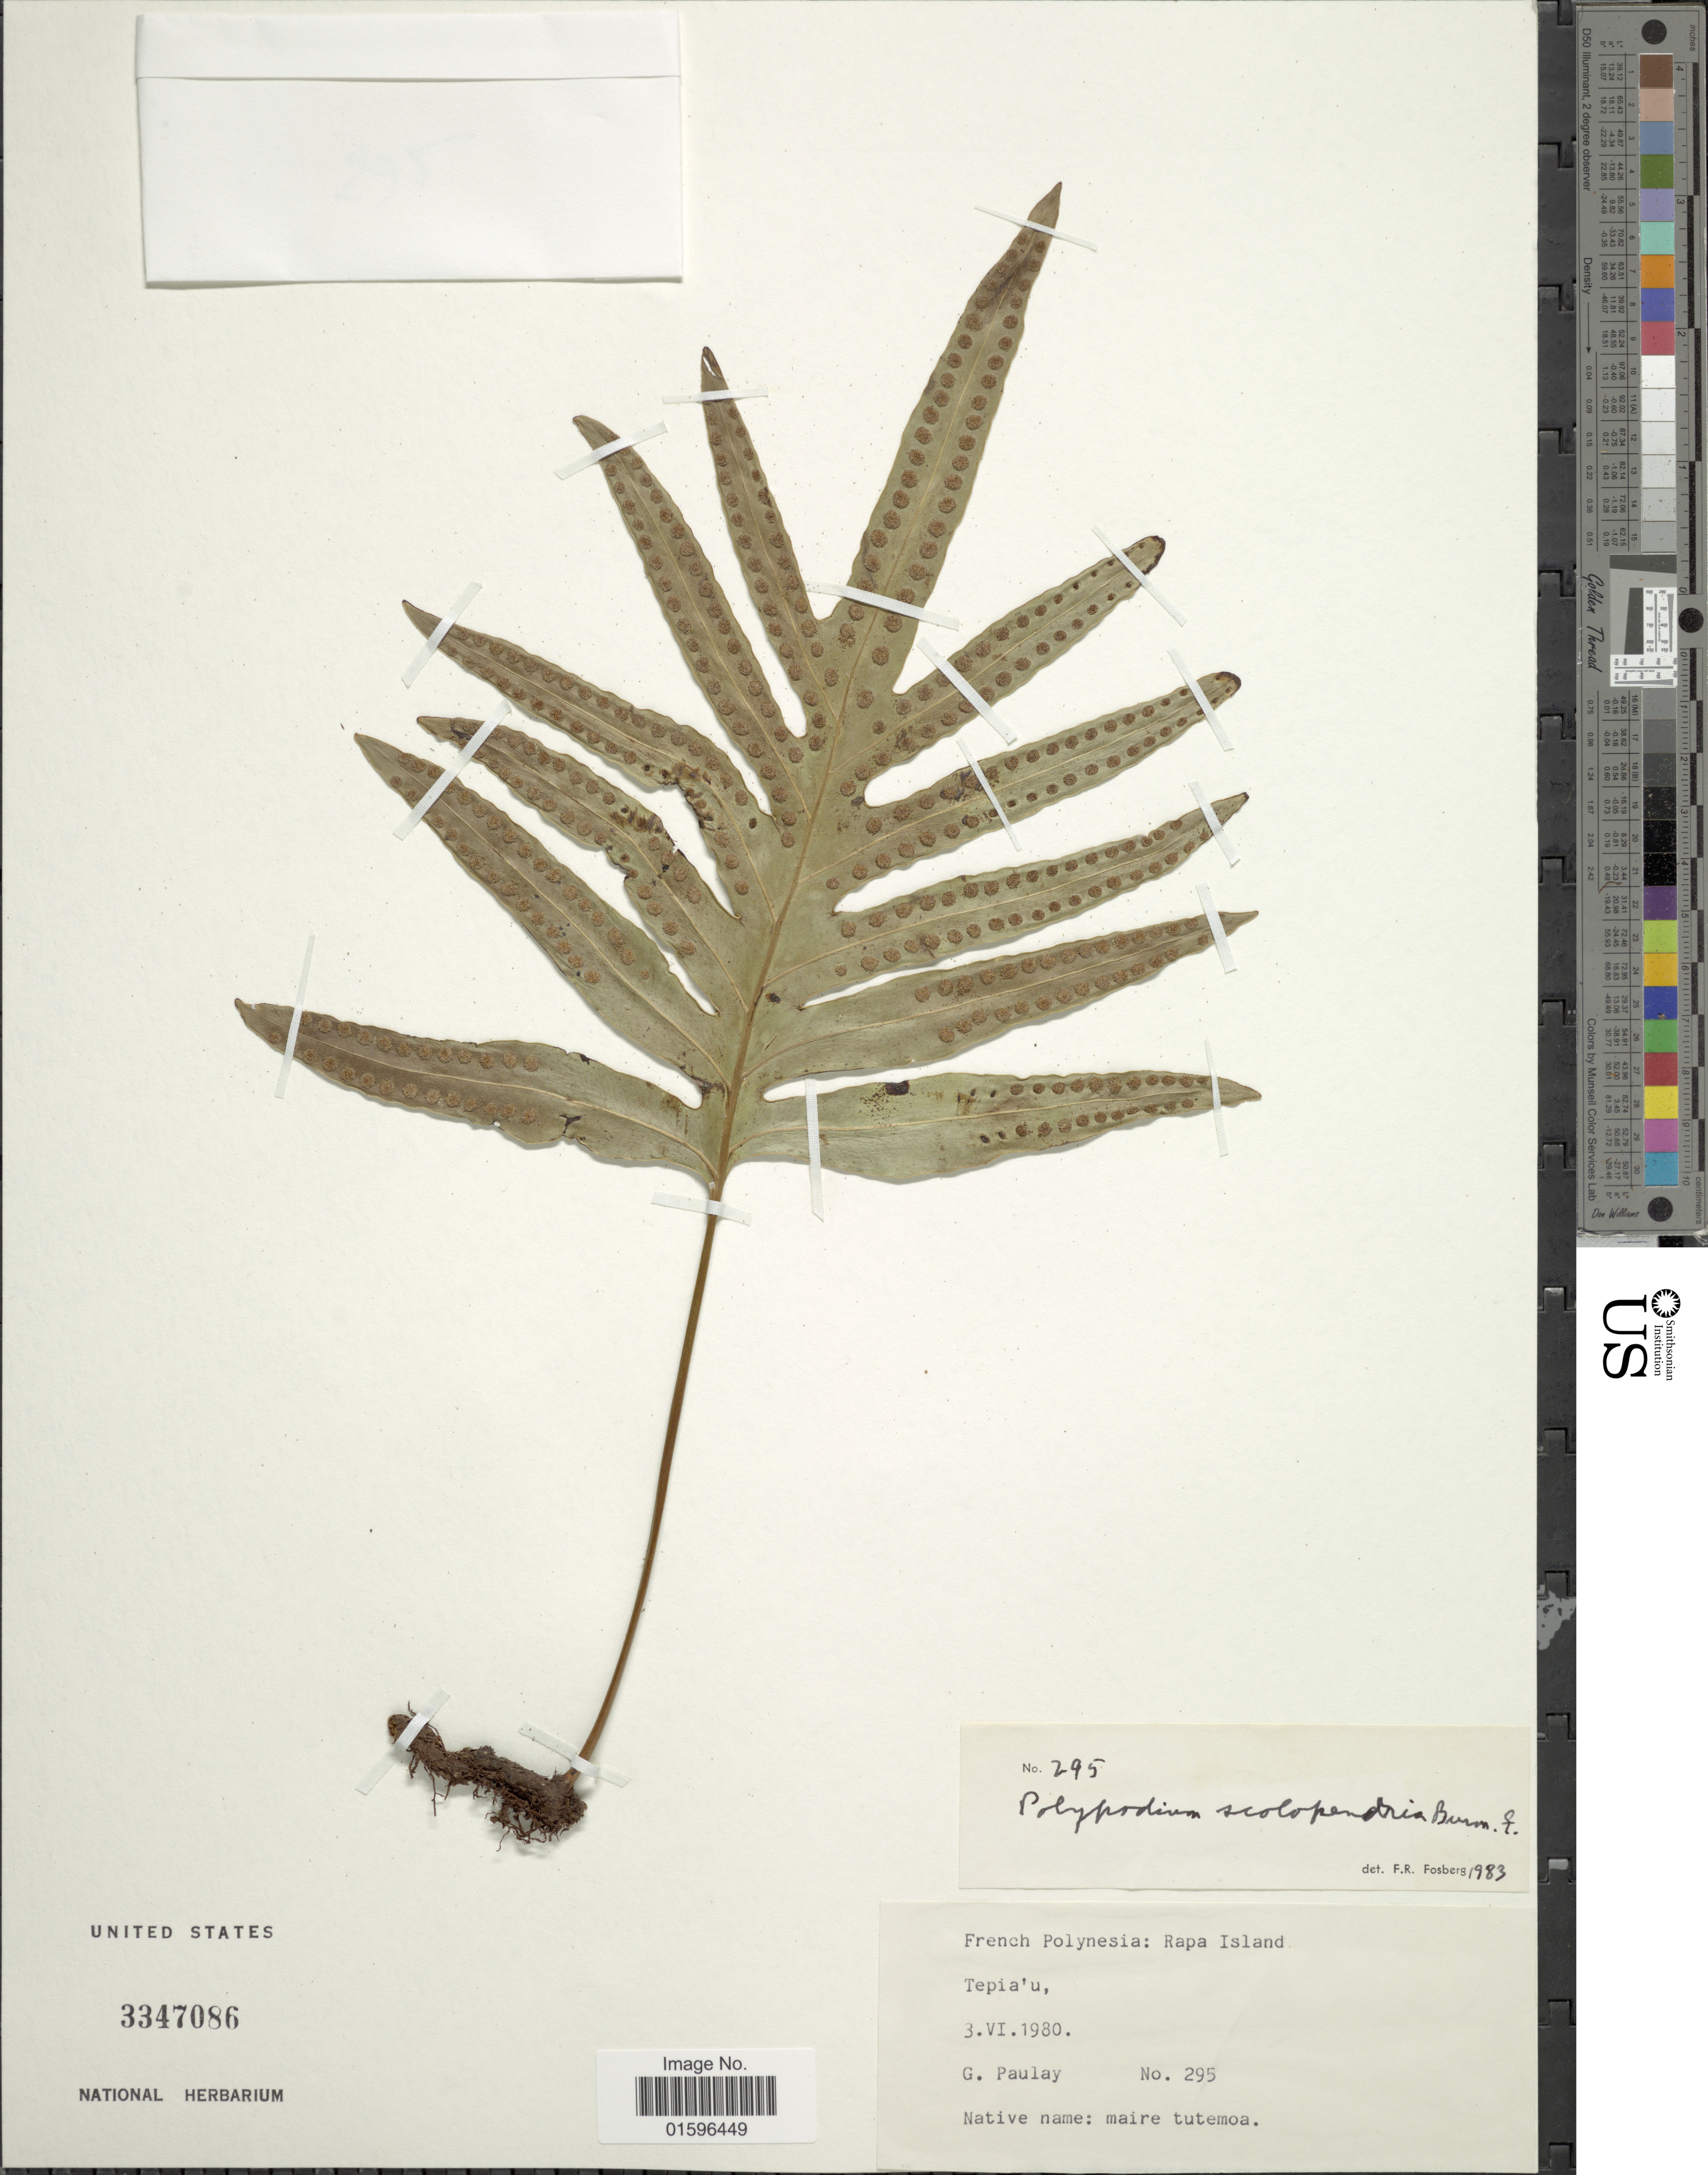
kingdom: Plantae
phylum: Tracheophyta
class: Polypodiopsida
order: Polypodiales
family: Polypodiaceae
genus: Polypodium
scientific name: Polypodium scolopendria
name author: Burm. f.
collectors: G. Paulay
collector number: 295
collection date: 1980-06-03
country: French Polynesia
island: Rapa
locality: French Polynesia: Rapa Island, Tepiaú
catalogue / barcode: US 3347086